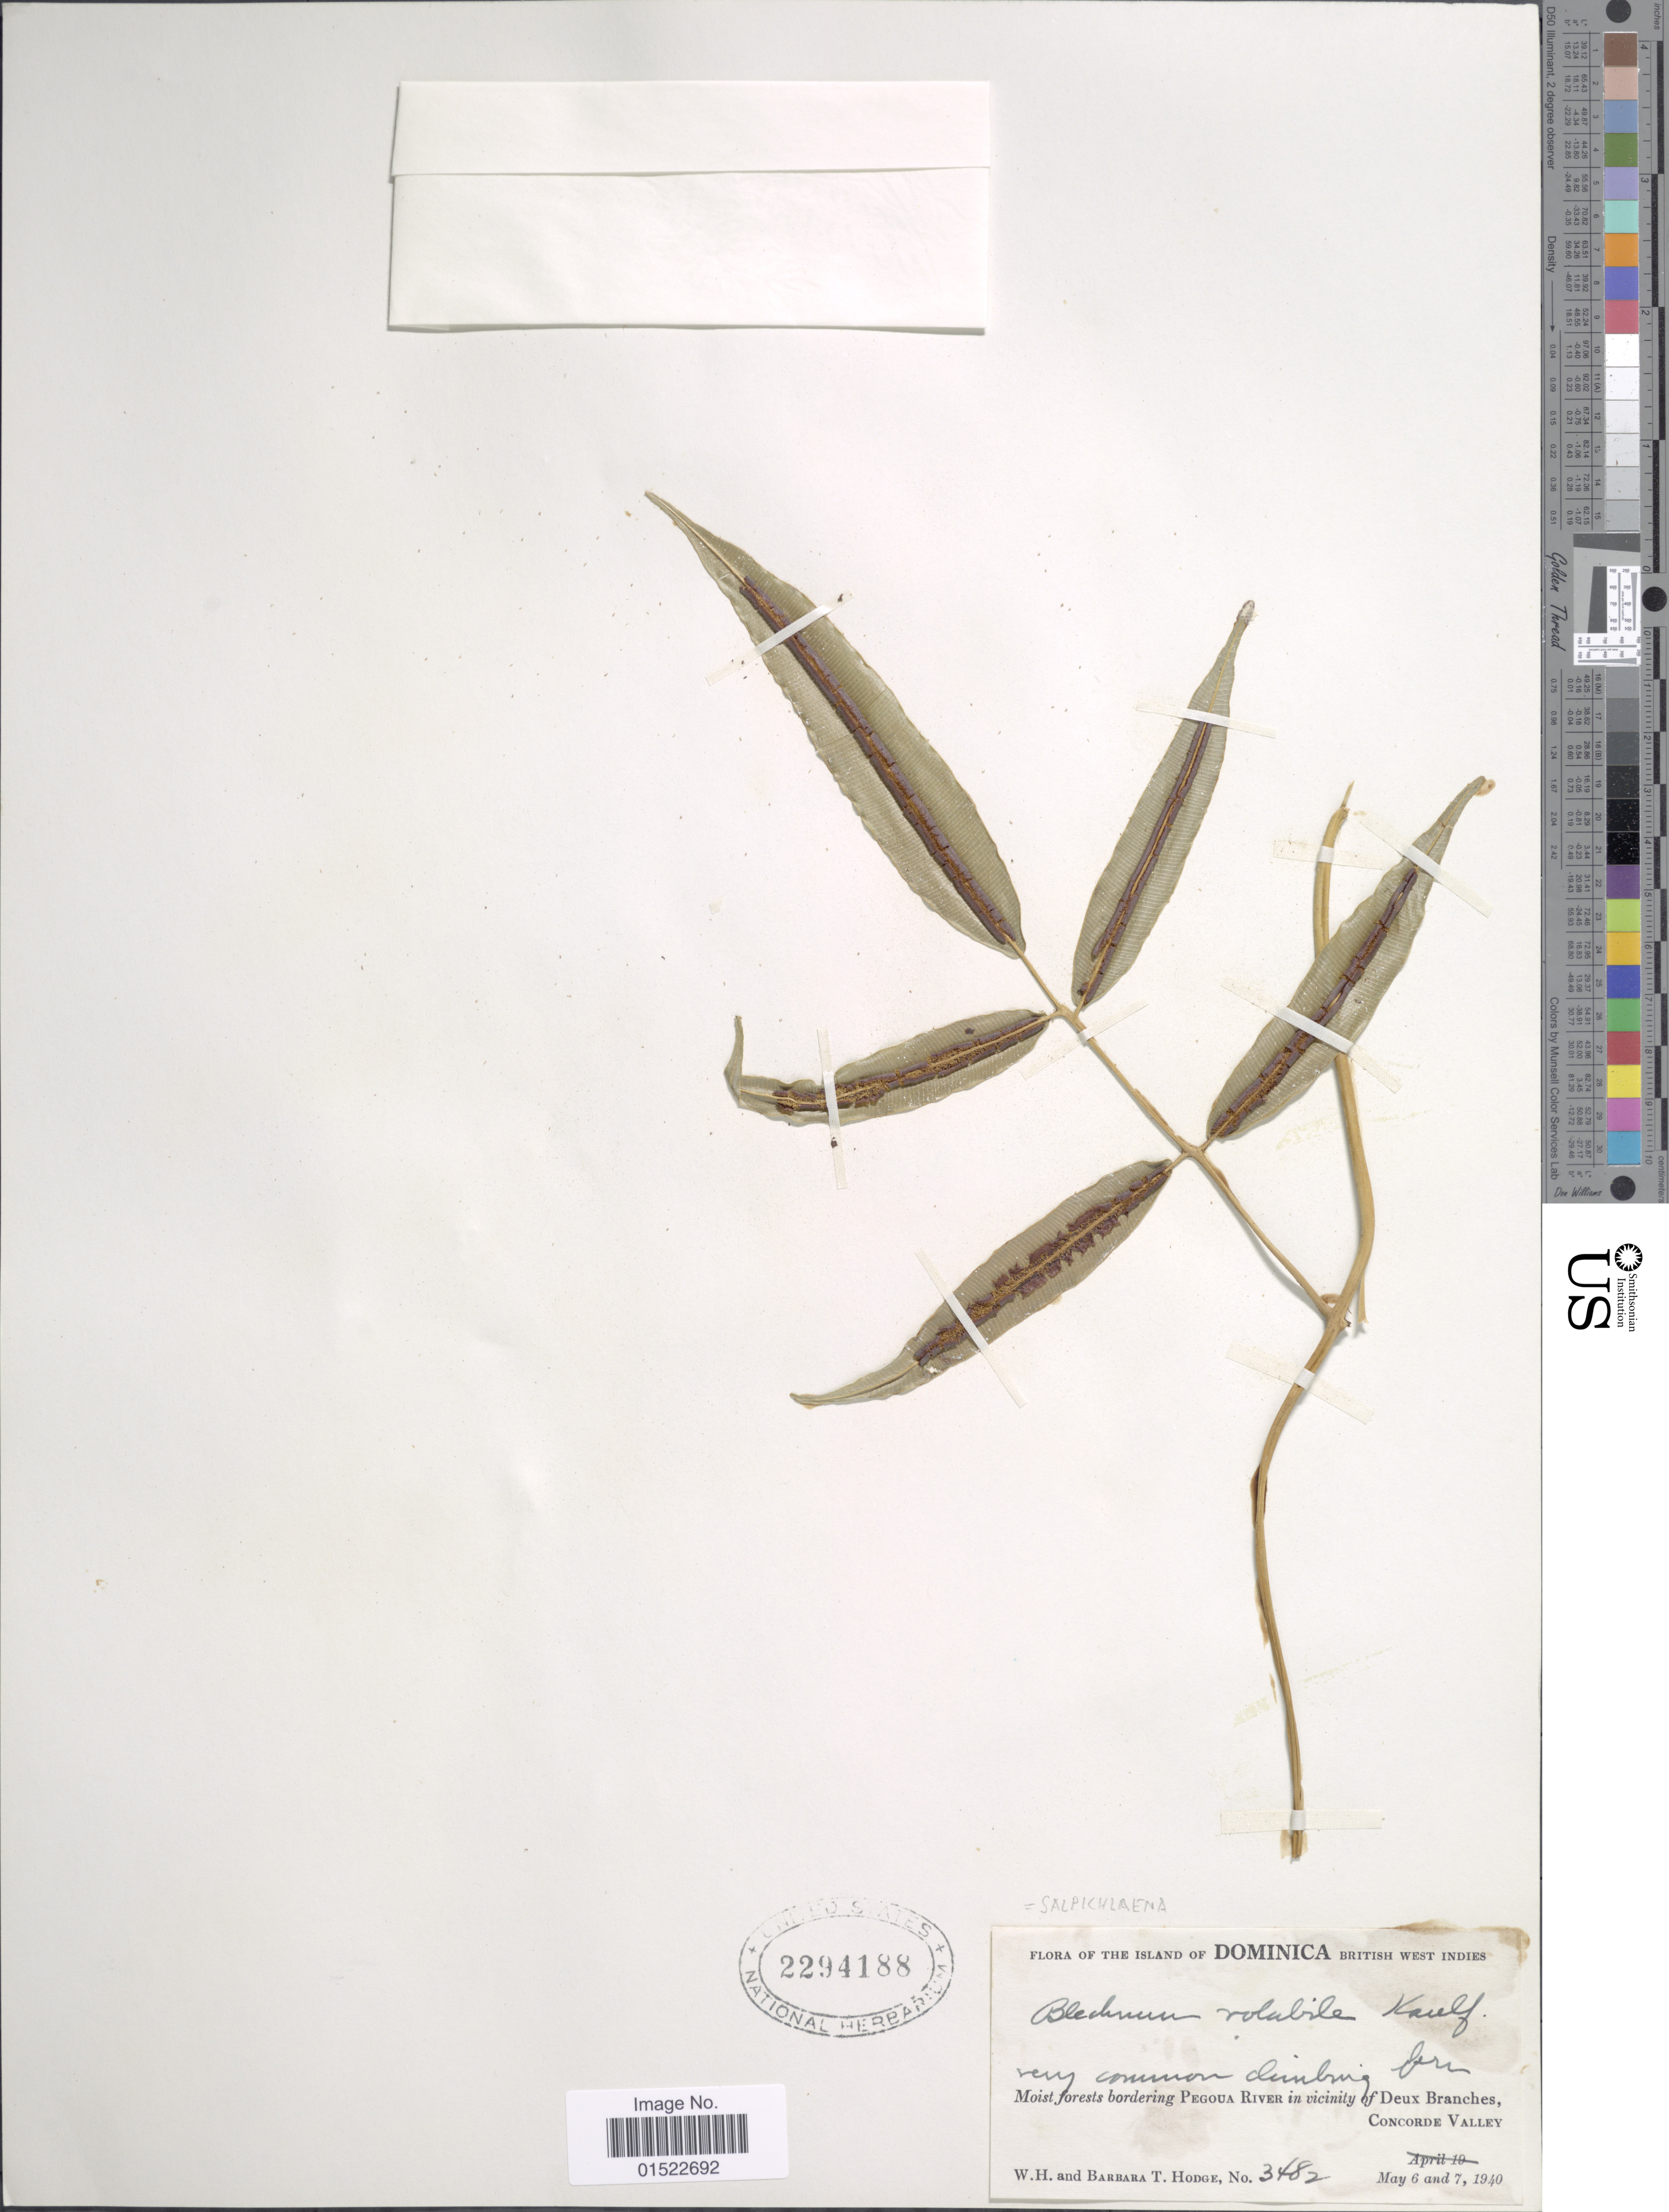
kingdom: Plantae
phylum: Tracheophyta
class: Polypodiopsida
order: Polypodiales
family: Blechnaceae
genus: Salpichlaena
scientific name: Salpichlaena volubilis subsp. volubilis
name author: (Kaulf.) J. Sm.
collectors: W. Hodge & B. Hodge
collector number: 3482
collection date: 1940-05-06/1940-05-07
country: Dominica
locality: British West India, Moist forest bordering Pegoua River in vicinity of Deux Branches, Concorde Valley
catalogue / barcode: US 2294188